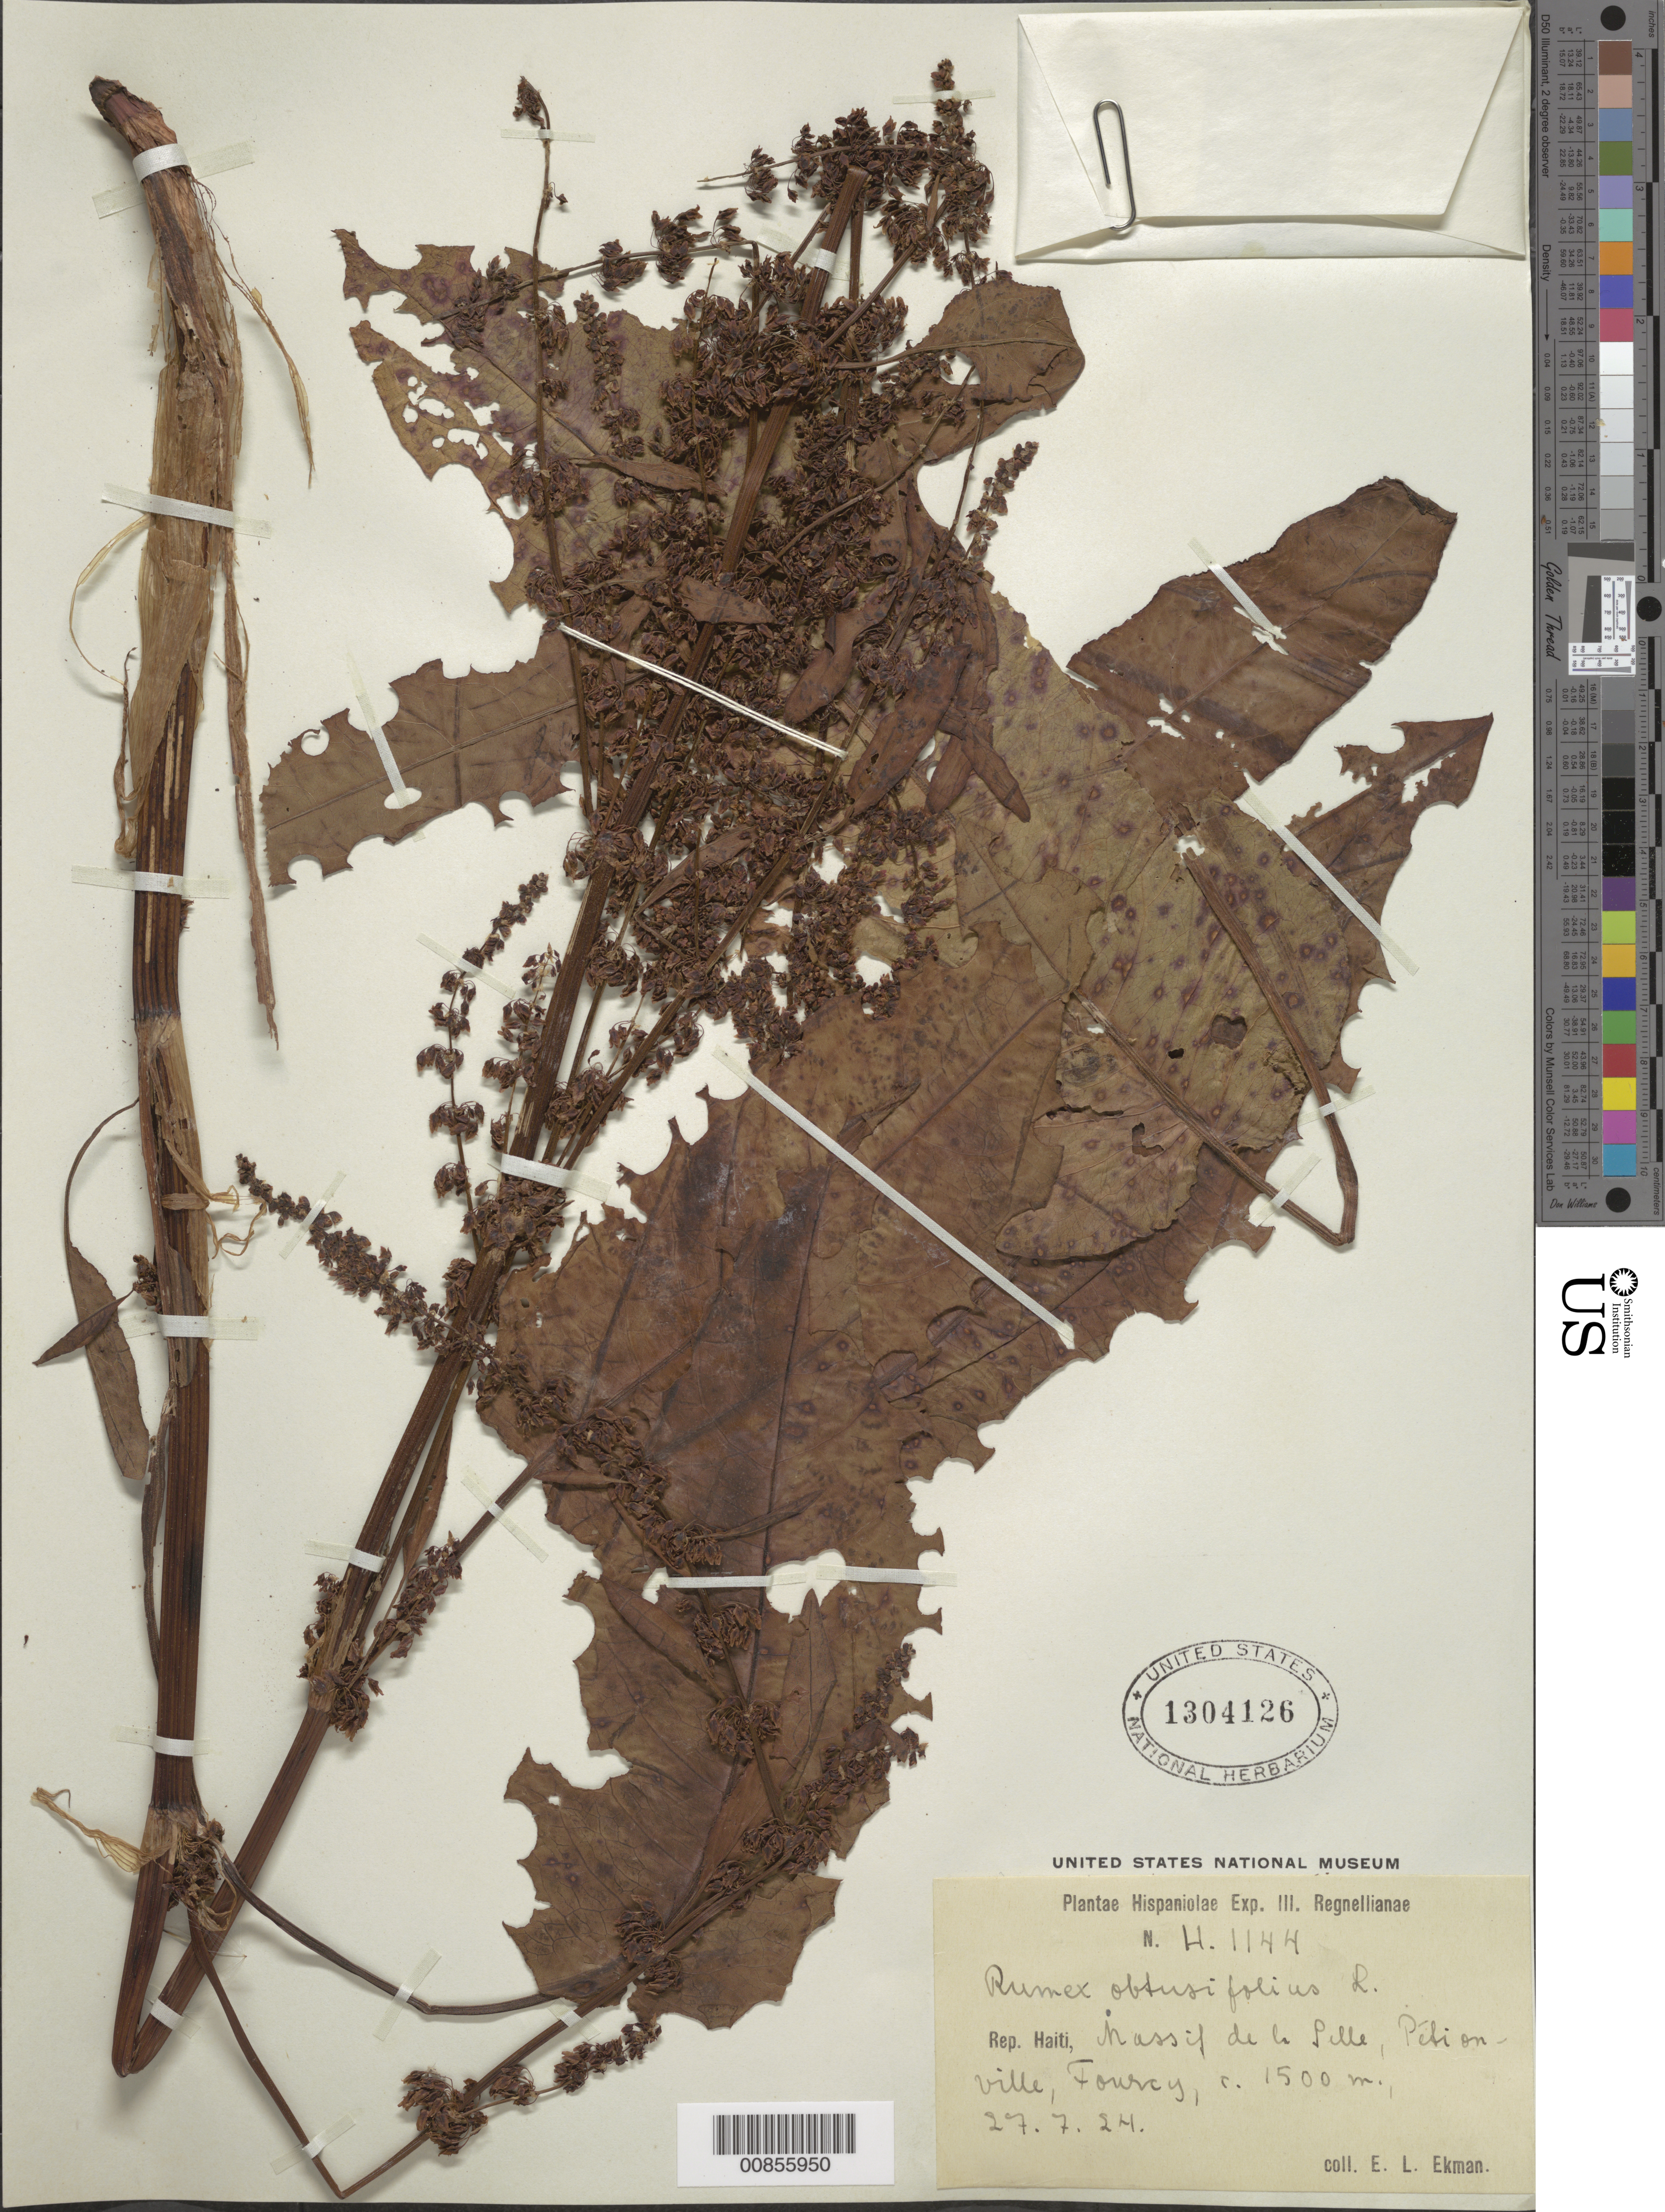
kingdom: Plantae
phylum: Tracheophyta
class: Magnoliopsida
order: Caryophyllales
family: Polygonaceae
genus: Rumex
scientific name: Rumex obtusifolius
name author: L.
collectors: E. L. Ekman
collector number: H 1144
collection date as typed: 27 Jul 1924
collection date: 1924-07-27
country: Haiti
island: Hispaniola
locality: Massif de la Selle, Pétionville, Fourcy.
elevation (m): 1500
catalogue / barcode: US 1304126